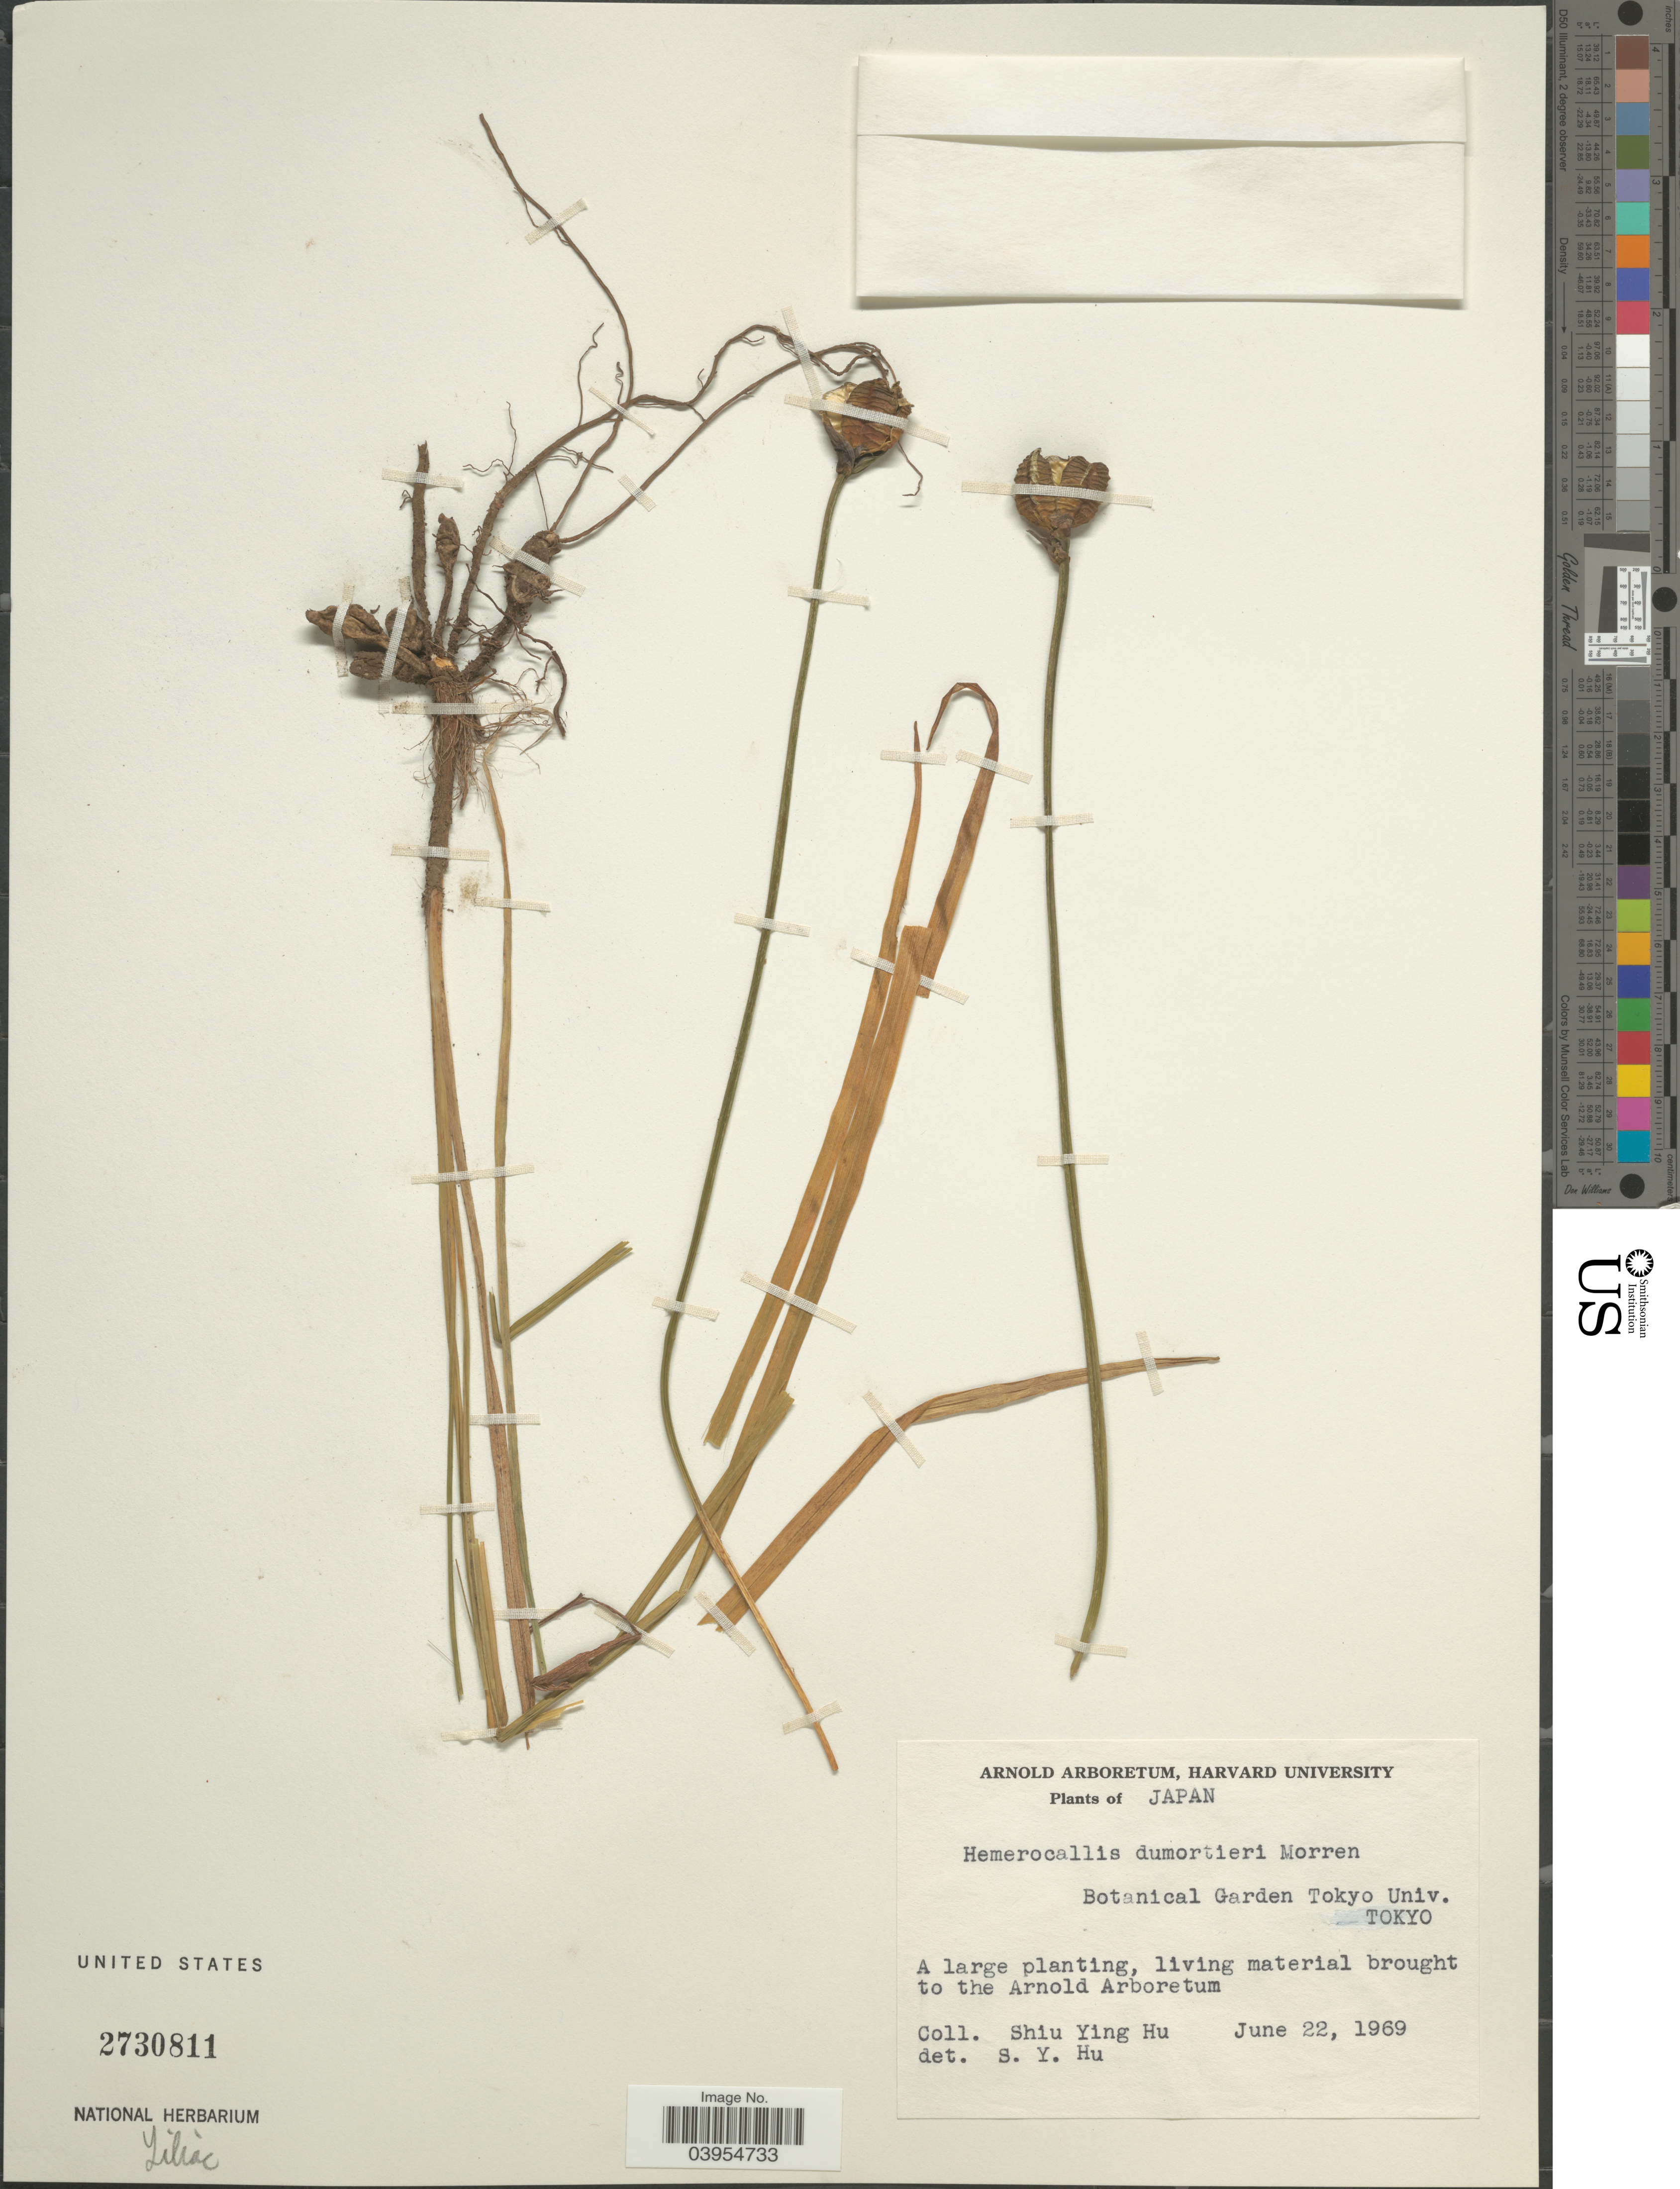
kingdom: Plantae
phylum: Tracheophyta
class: Liliopsida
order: Asparagales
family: Asphodelaceae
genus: Hemerocallis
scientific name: Hemerocallis dumortieri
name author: C. Morren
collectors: S. Y. Hu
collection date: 1969-06-22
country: Japan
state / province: Tokyo, Federal City of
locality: Botanical Garden Tokyo Univ. Tokyo.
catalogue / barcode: US 2730811